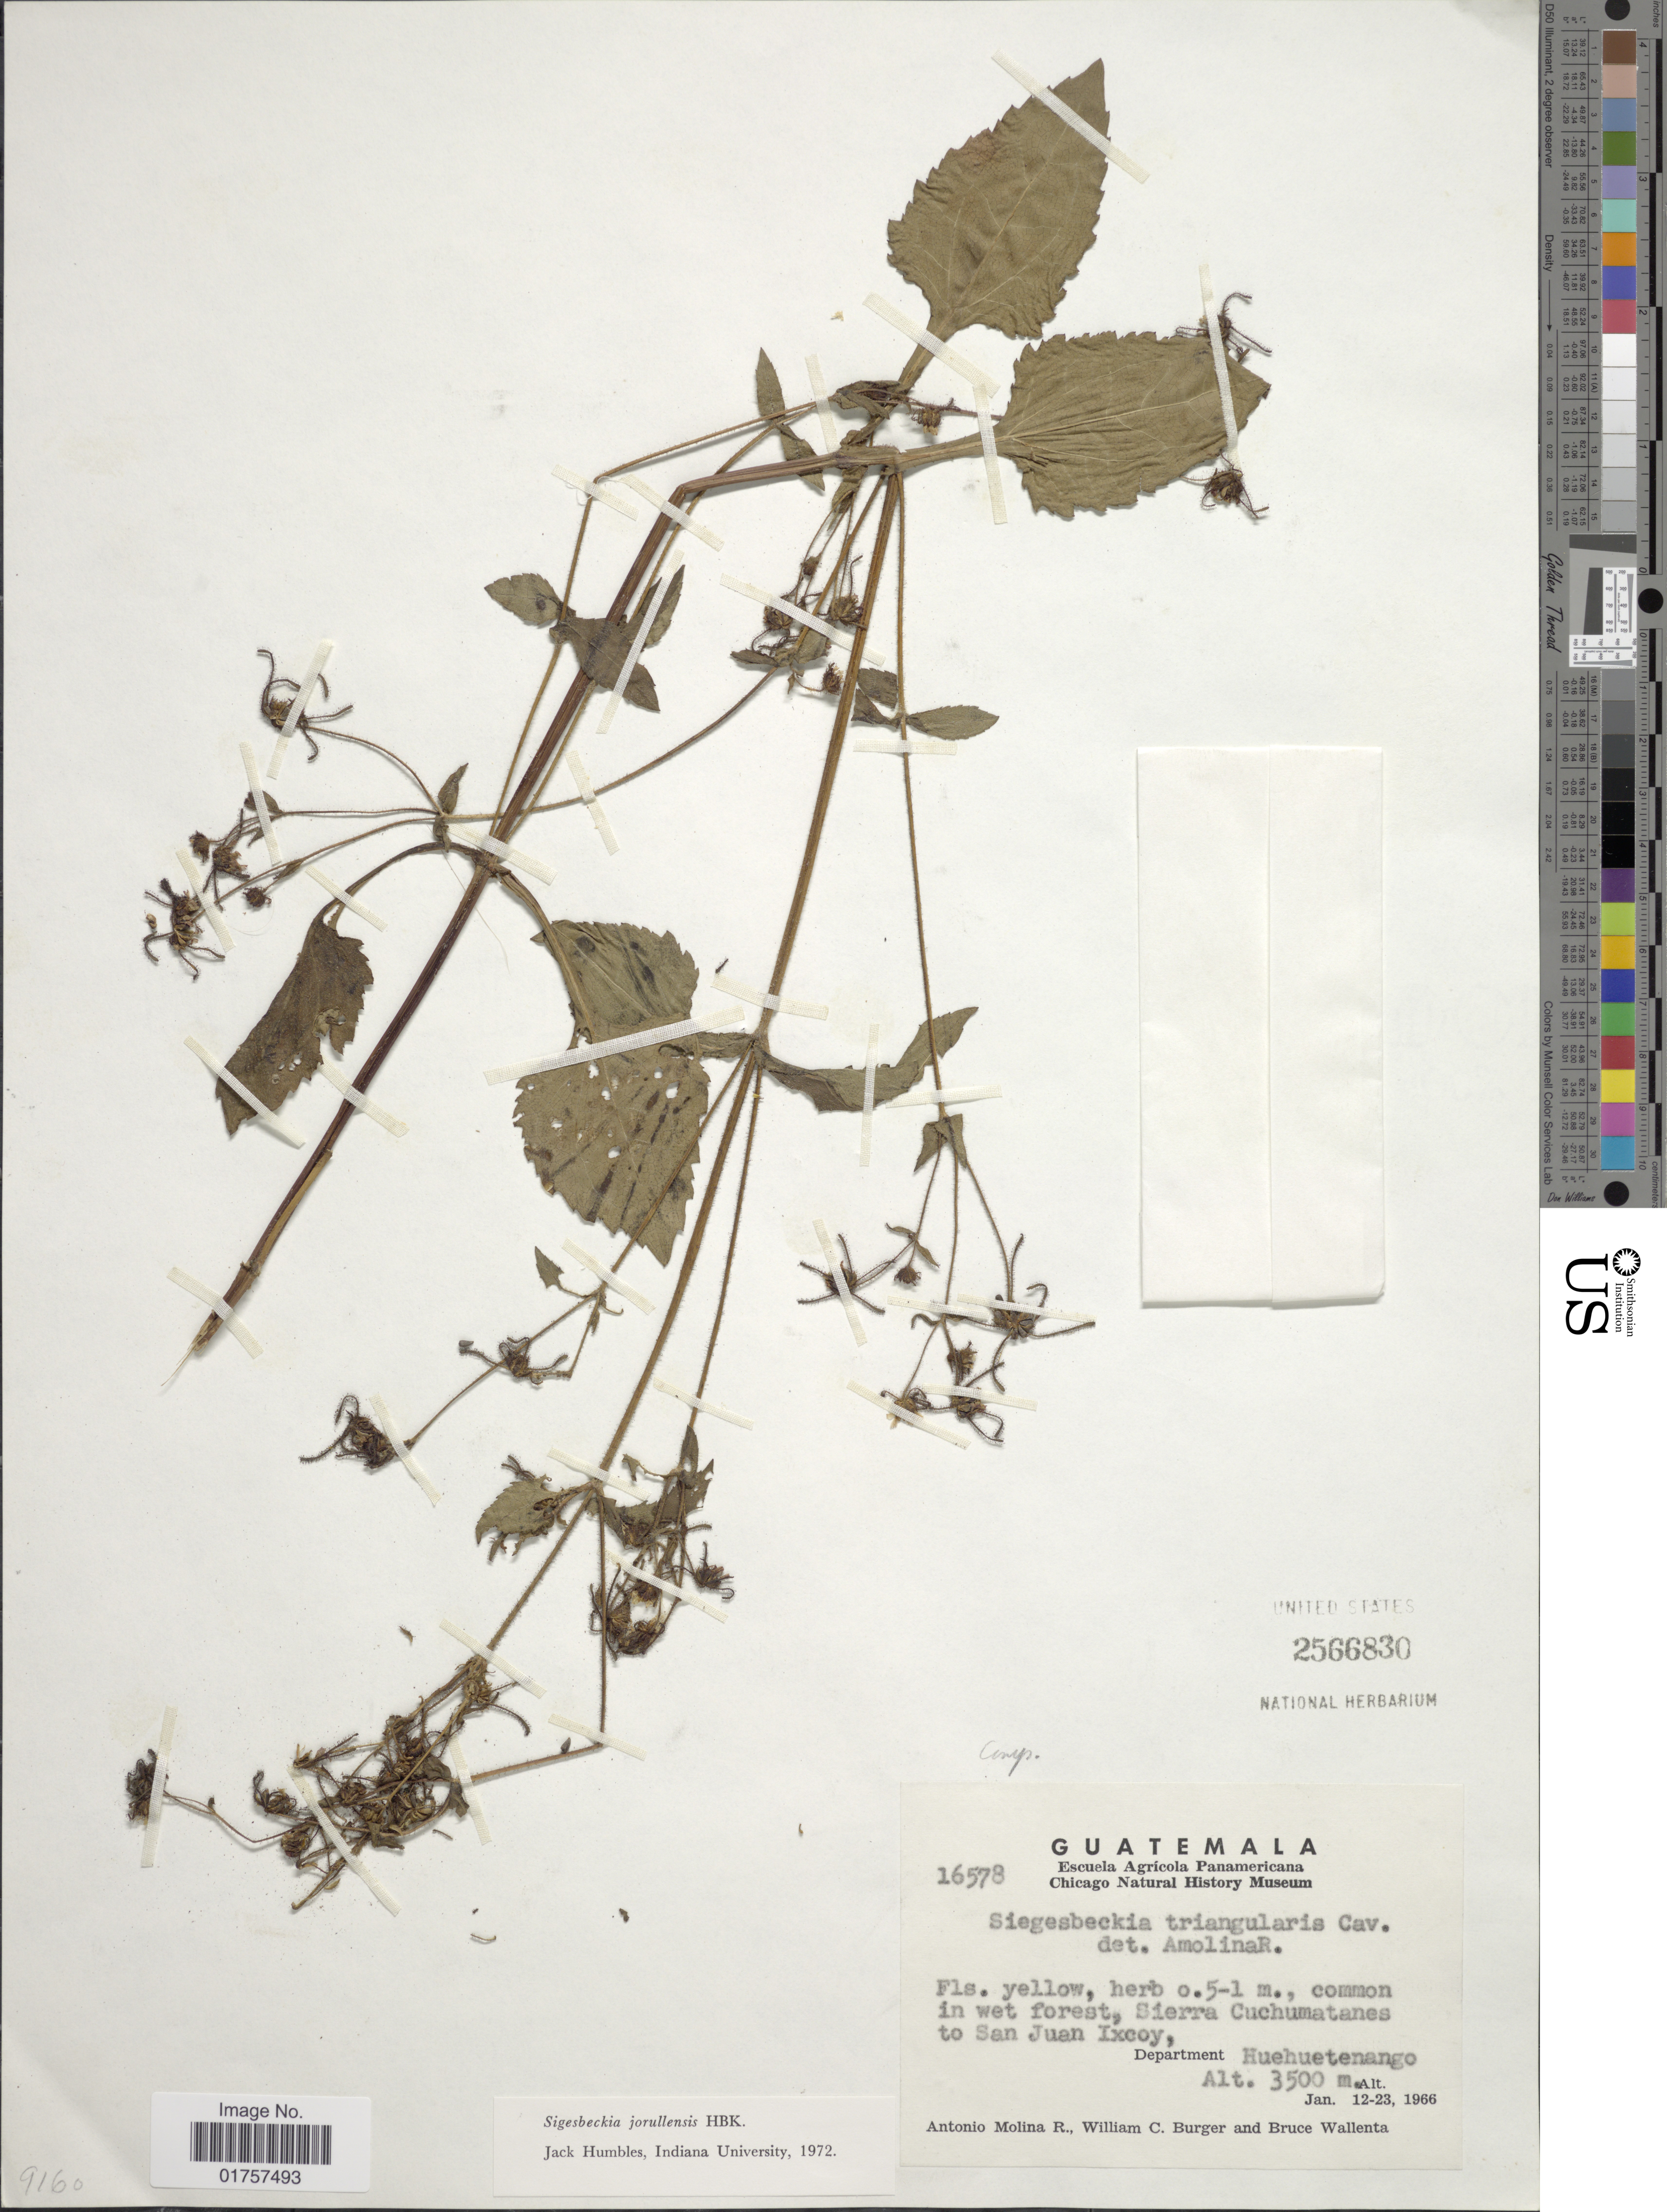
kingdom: Plantae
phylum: Tracheophyta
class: Magnoliopsida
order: Asterales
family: Asteraceae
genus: Sigesbeckia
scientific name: Sigesbeckia jorullensis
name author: Kunth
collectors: A. Molina R., W. Burger & B. Wallenta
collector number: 16578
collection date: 1966-01-12/1966-01-23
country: Guatemala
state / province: Huehuetenango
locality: Sierra Cuchumatanes to San Juan Ixcoy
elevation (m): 3500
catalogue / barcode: US 2566830